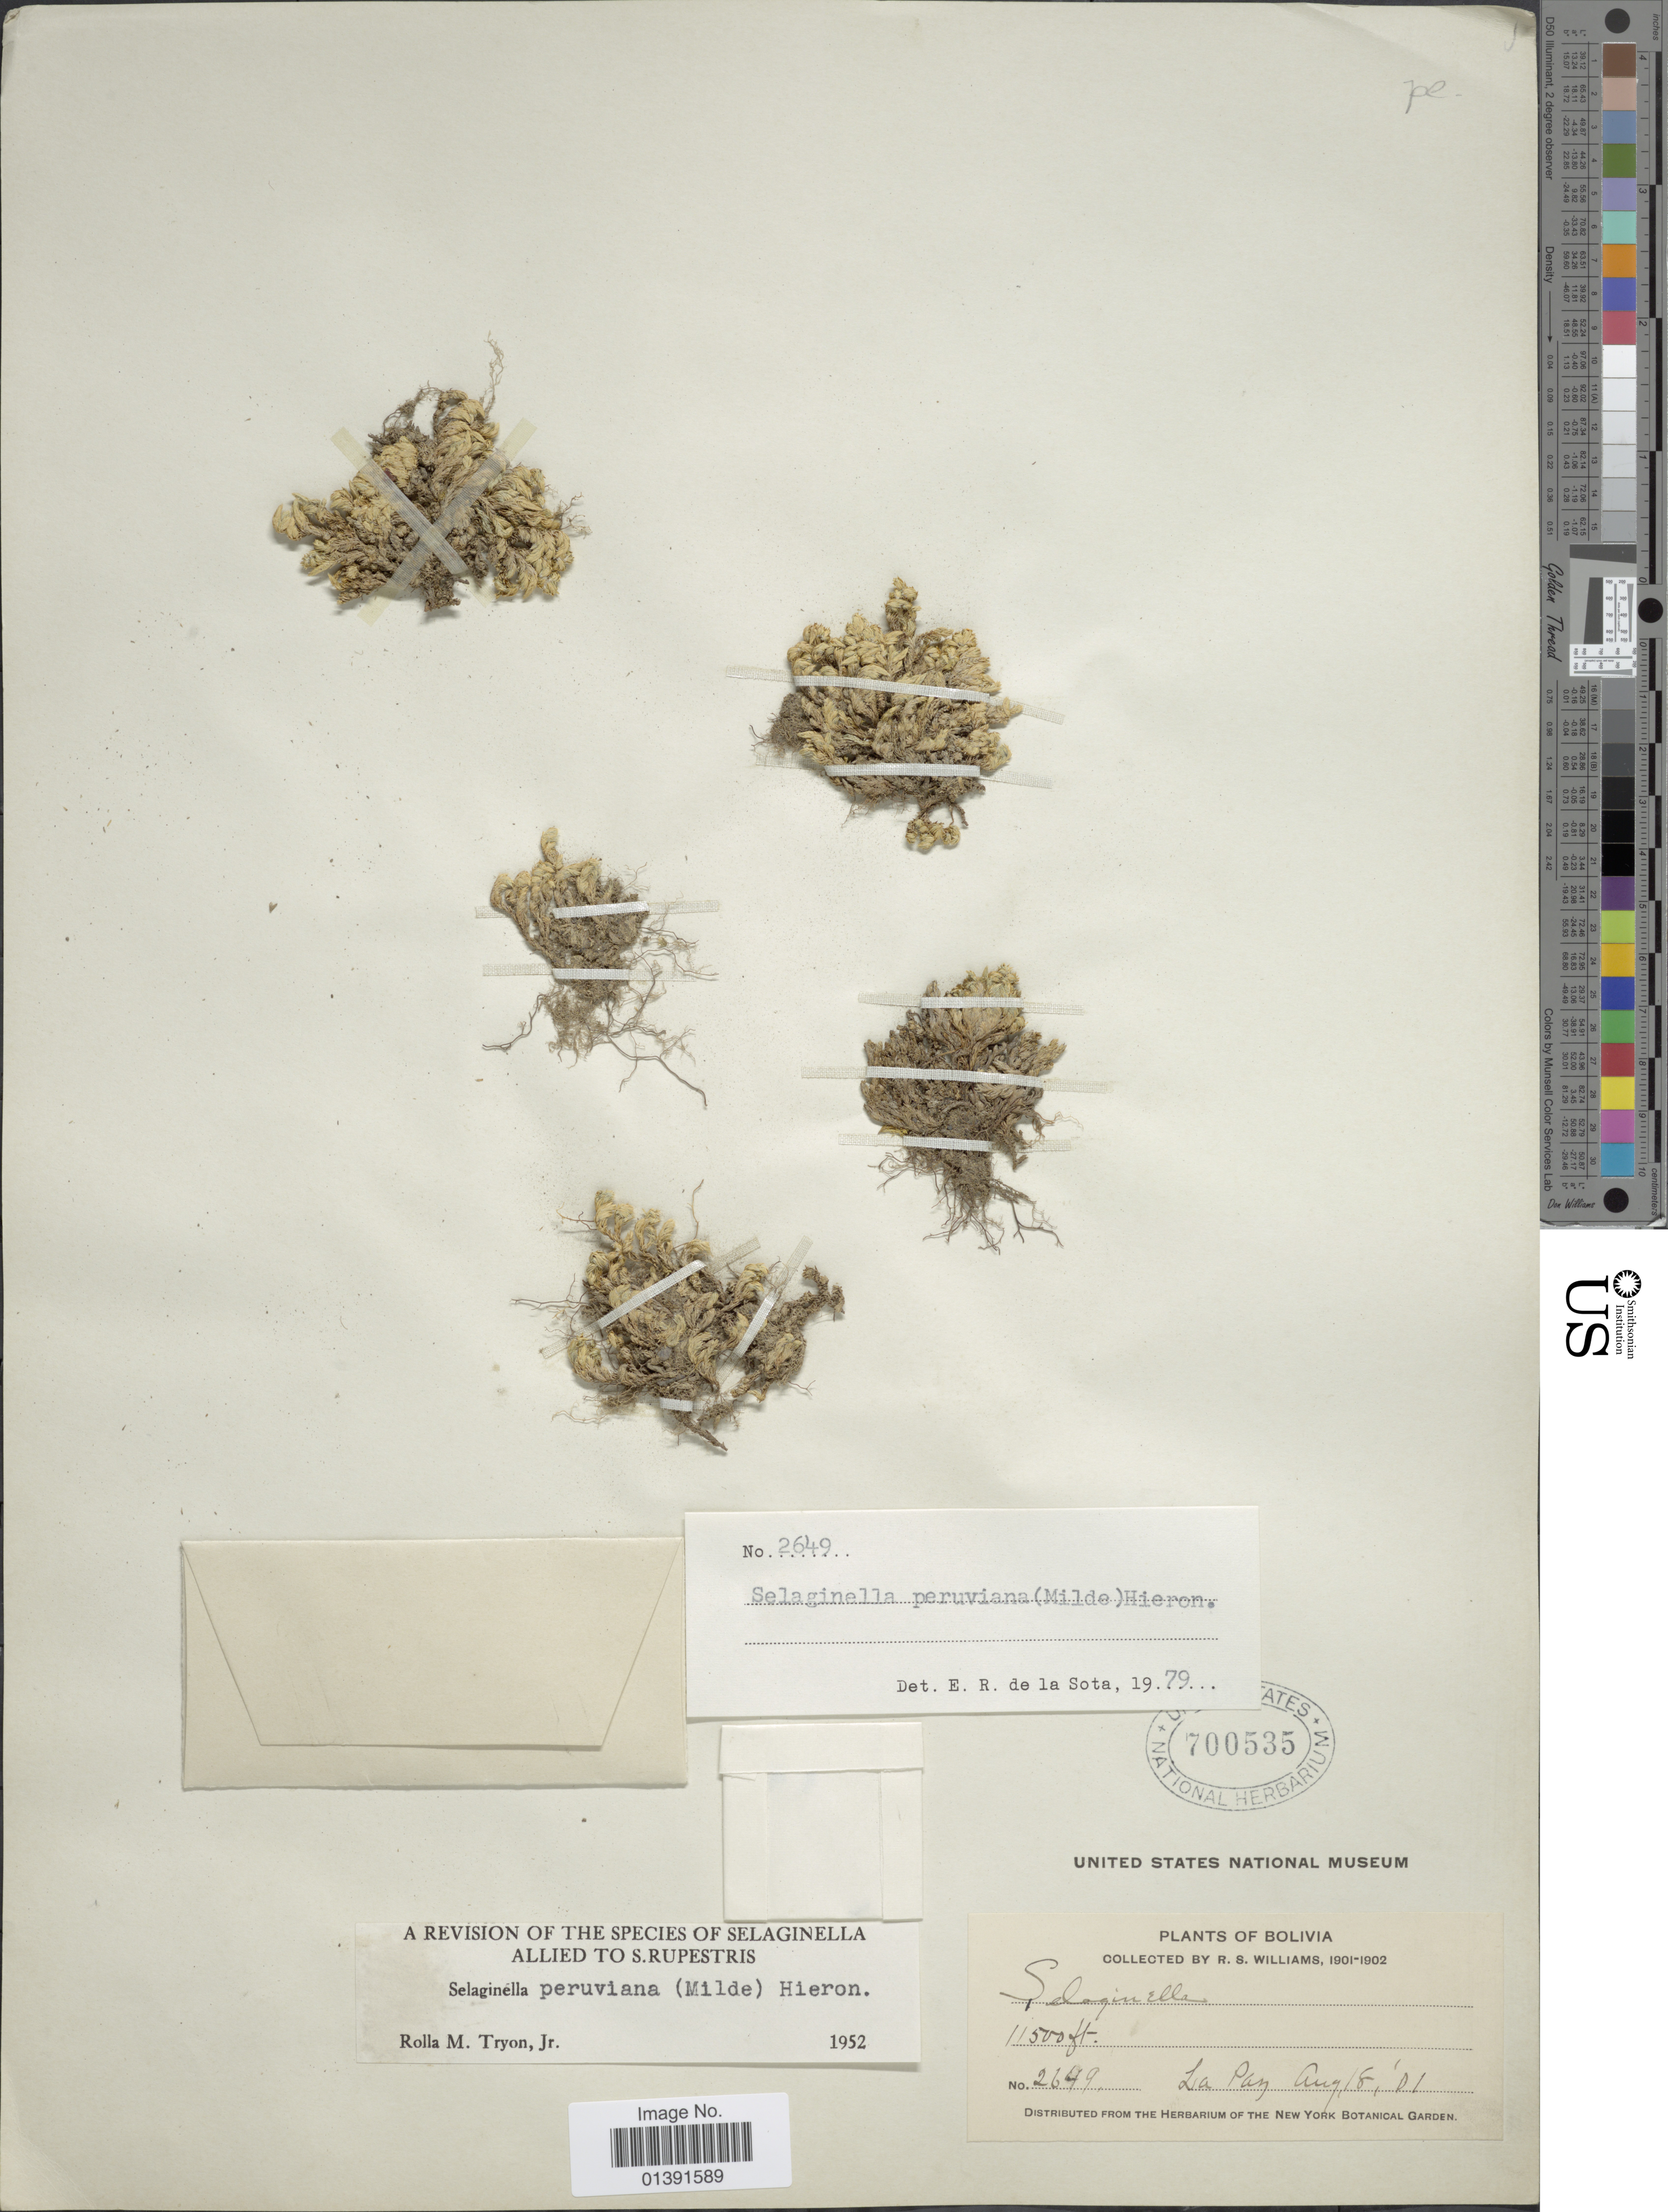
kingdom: Plantae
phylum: Tracheophyta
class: Lycopodiopsida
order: Selaginellales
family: Selaginellaceae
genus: Selaginella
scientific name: Selaginella peruviana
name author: (Milde) Hieron.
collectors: R. S. Williams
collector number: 2649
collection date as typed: Aug. 18, '01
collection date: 1901-08-18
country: Bolivia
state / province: La Paz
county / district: Murillo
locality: La Paz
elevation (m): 3505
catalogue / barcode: US 700535